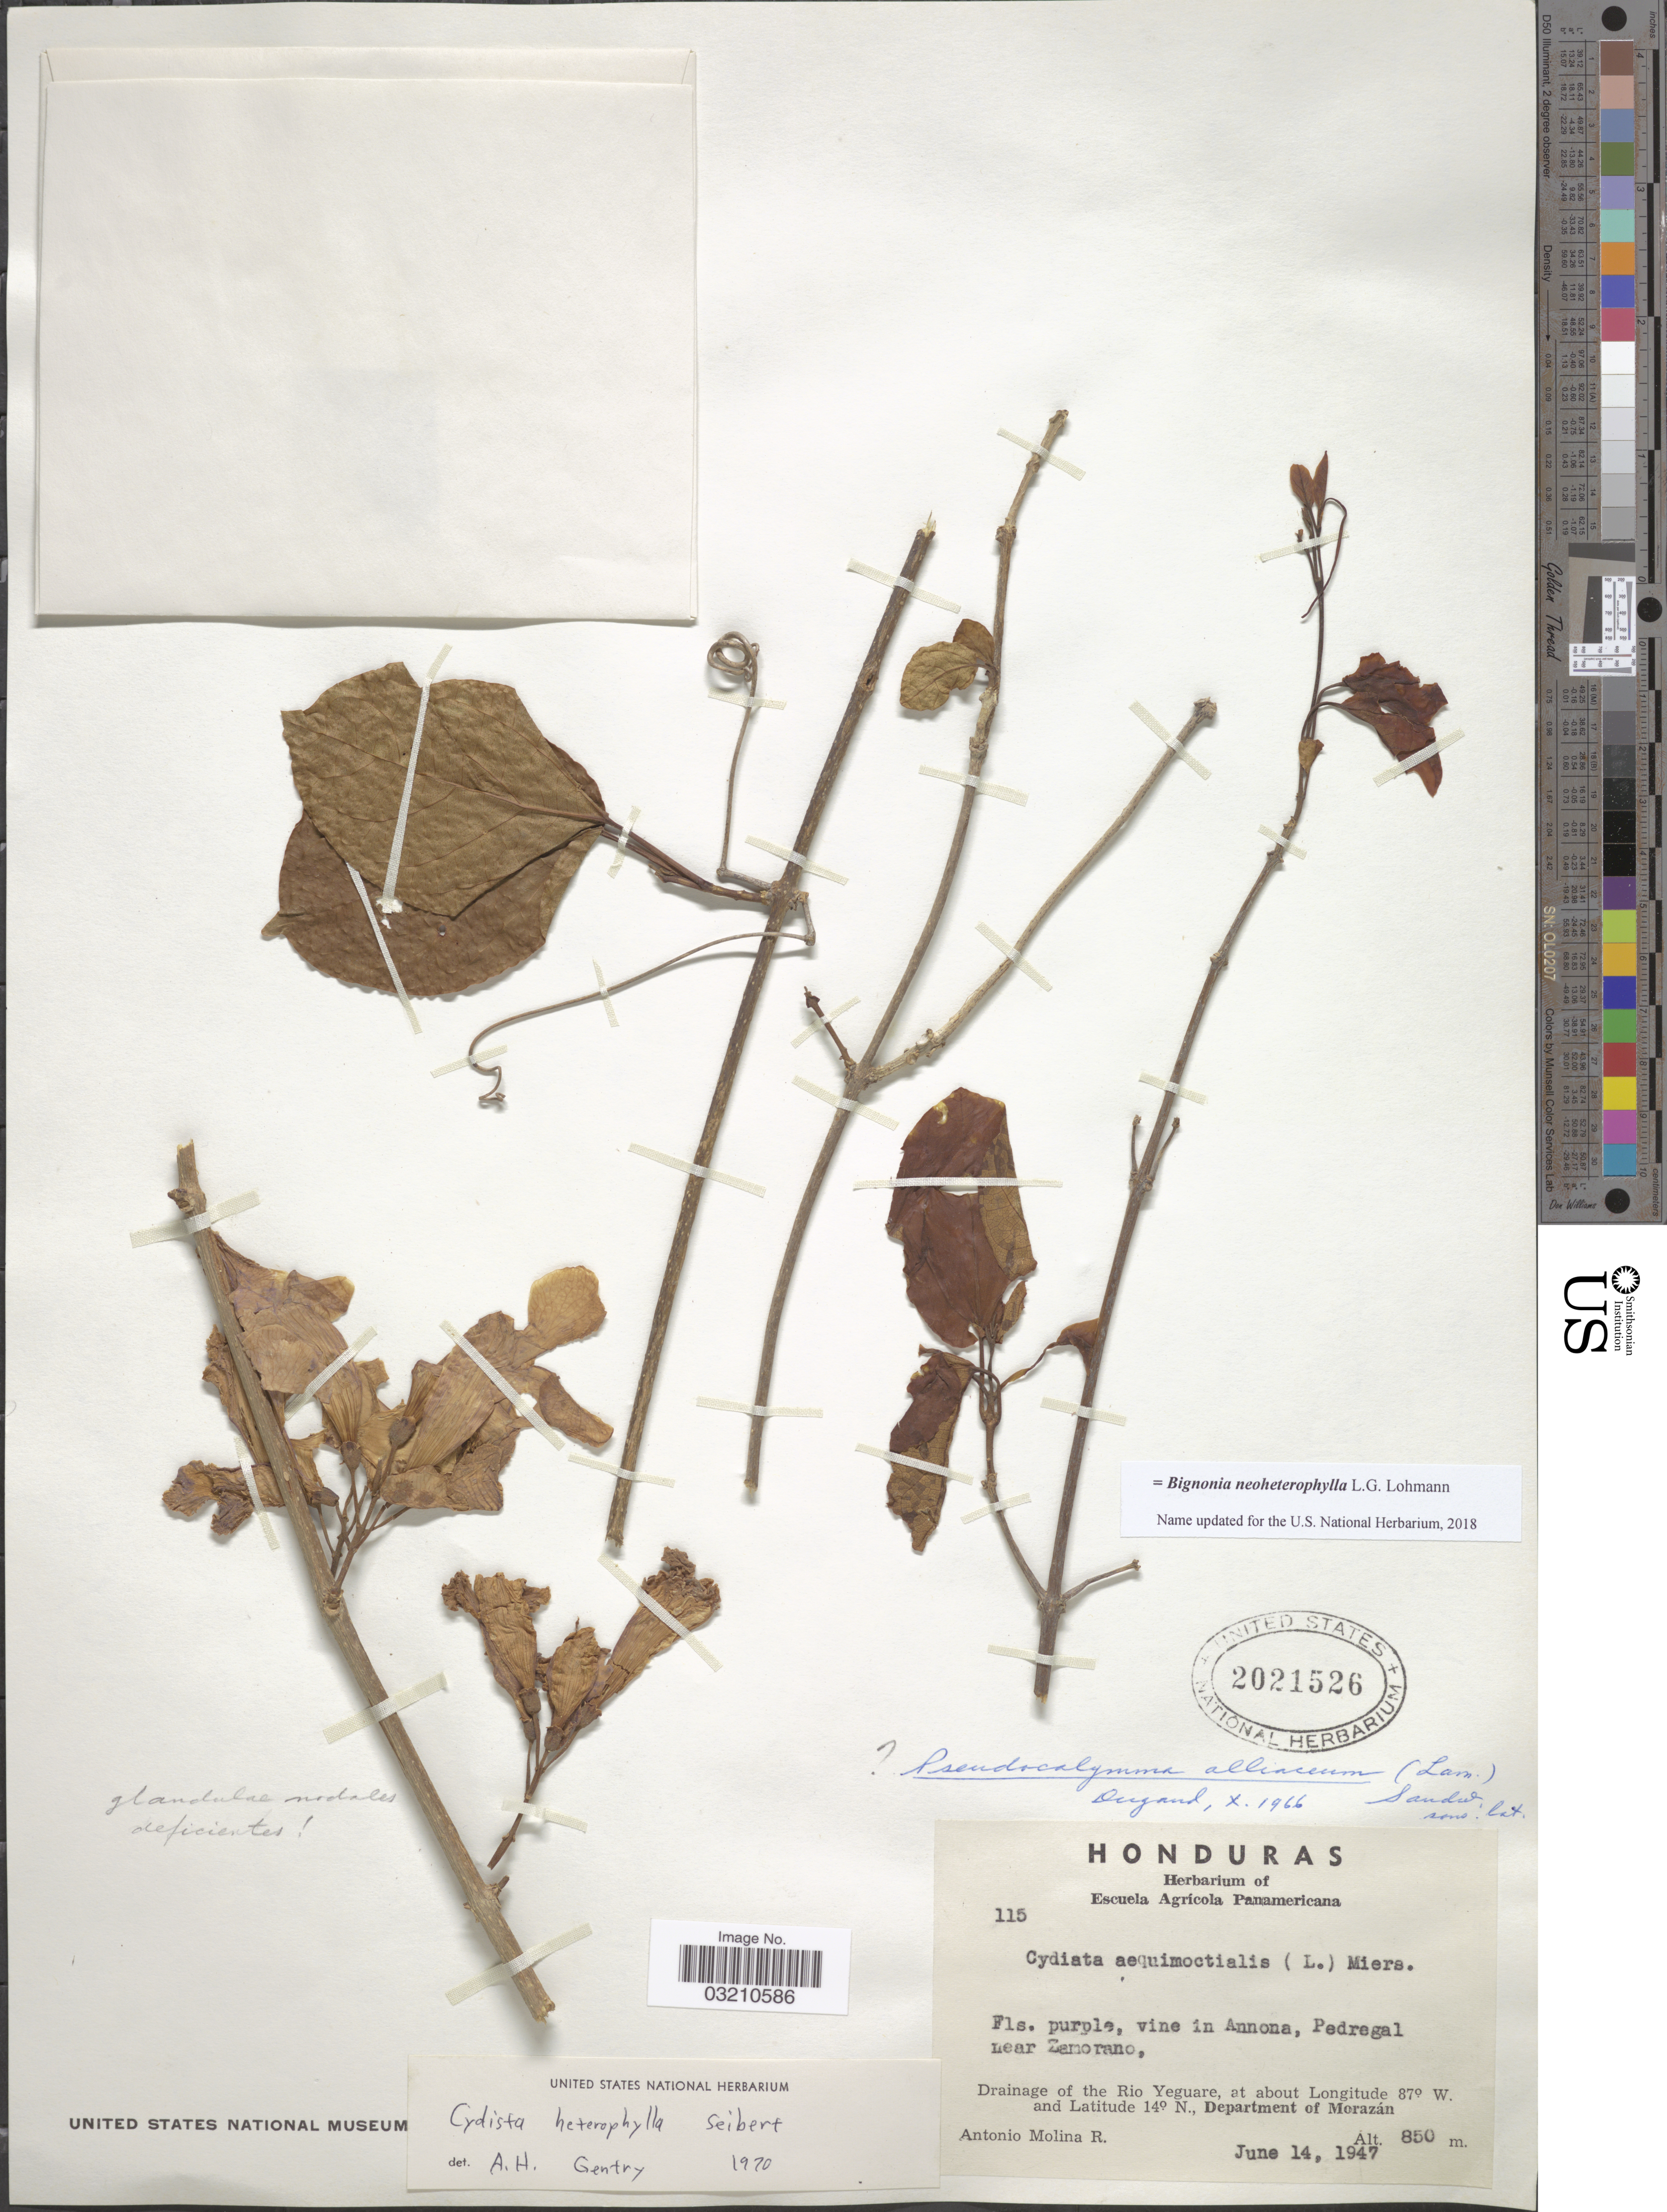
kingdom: Plantae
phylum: Tracheophyta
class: Magnoliopsida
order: Lamiales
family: Bignoniaceae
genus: Bignonia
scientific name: Bignonia neoheterophylla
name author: L.G. Lohmann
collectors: A. Molina R.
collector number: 115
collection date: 1947-06-14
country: Honduras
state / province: Fco. Morazán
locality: Pedregal near Zamorano, Drainage of the Rio Yeguare, Department of Morazán.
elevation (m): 850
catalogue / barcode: US 2021526